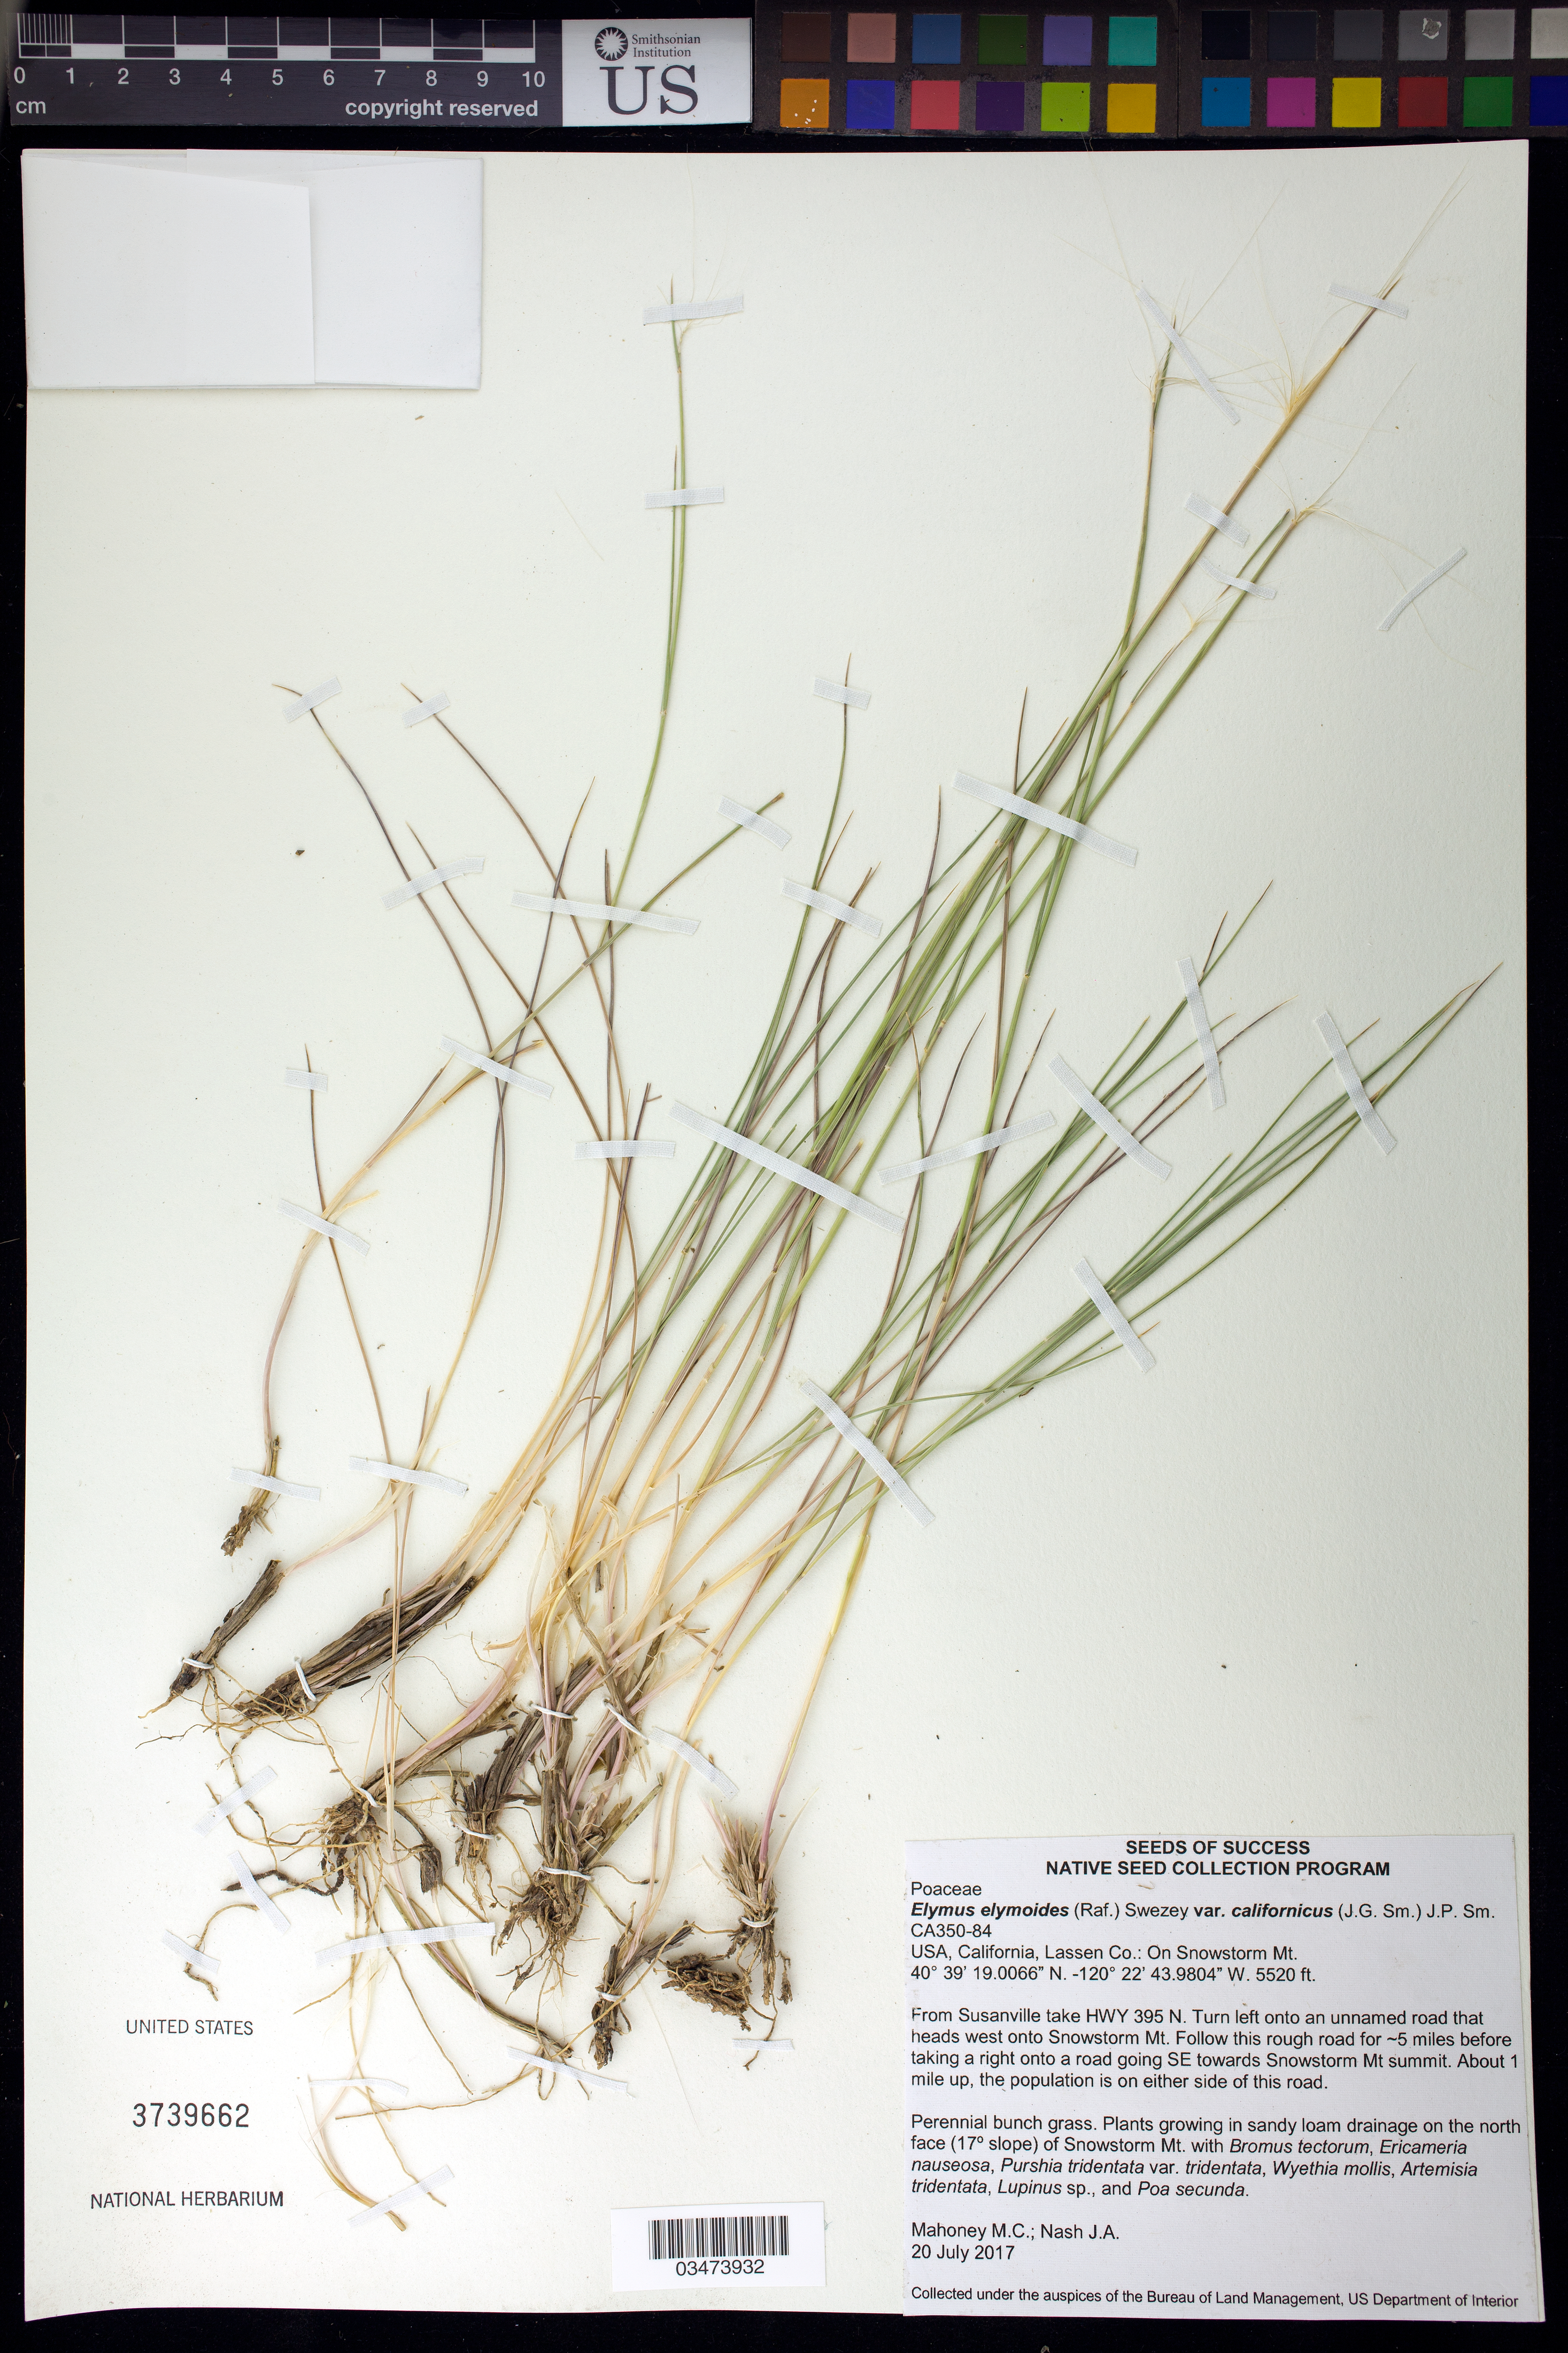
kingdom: Plantae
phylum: Tracheophyta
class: Liliopsida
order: Poales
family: Poaceae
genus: Elymus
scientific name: Elymus elymoides subsp. californicus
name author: (J.G. Sm.) Barkworth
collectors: M. Mahoney & J. Nash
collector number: CA350-84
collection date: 2017-07-20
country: United States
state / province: California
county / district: Lassen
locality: Snowstorm Mountain, north face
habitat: Collected on the south side of a western-draining dry drainage. Sagebrush steppe with juniper encroachment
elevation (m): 1682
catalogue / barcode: US 3739662